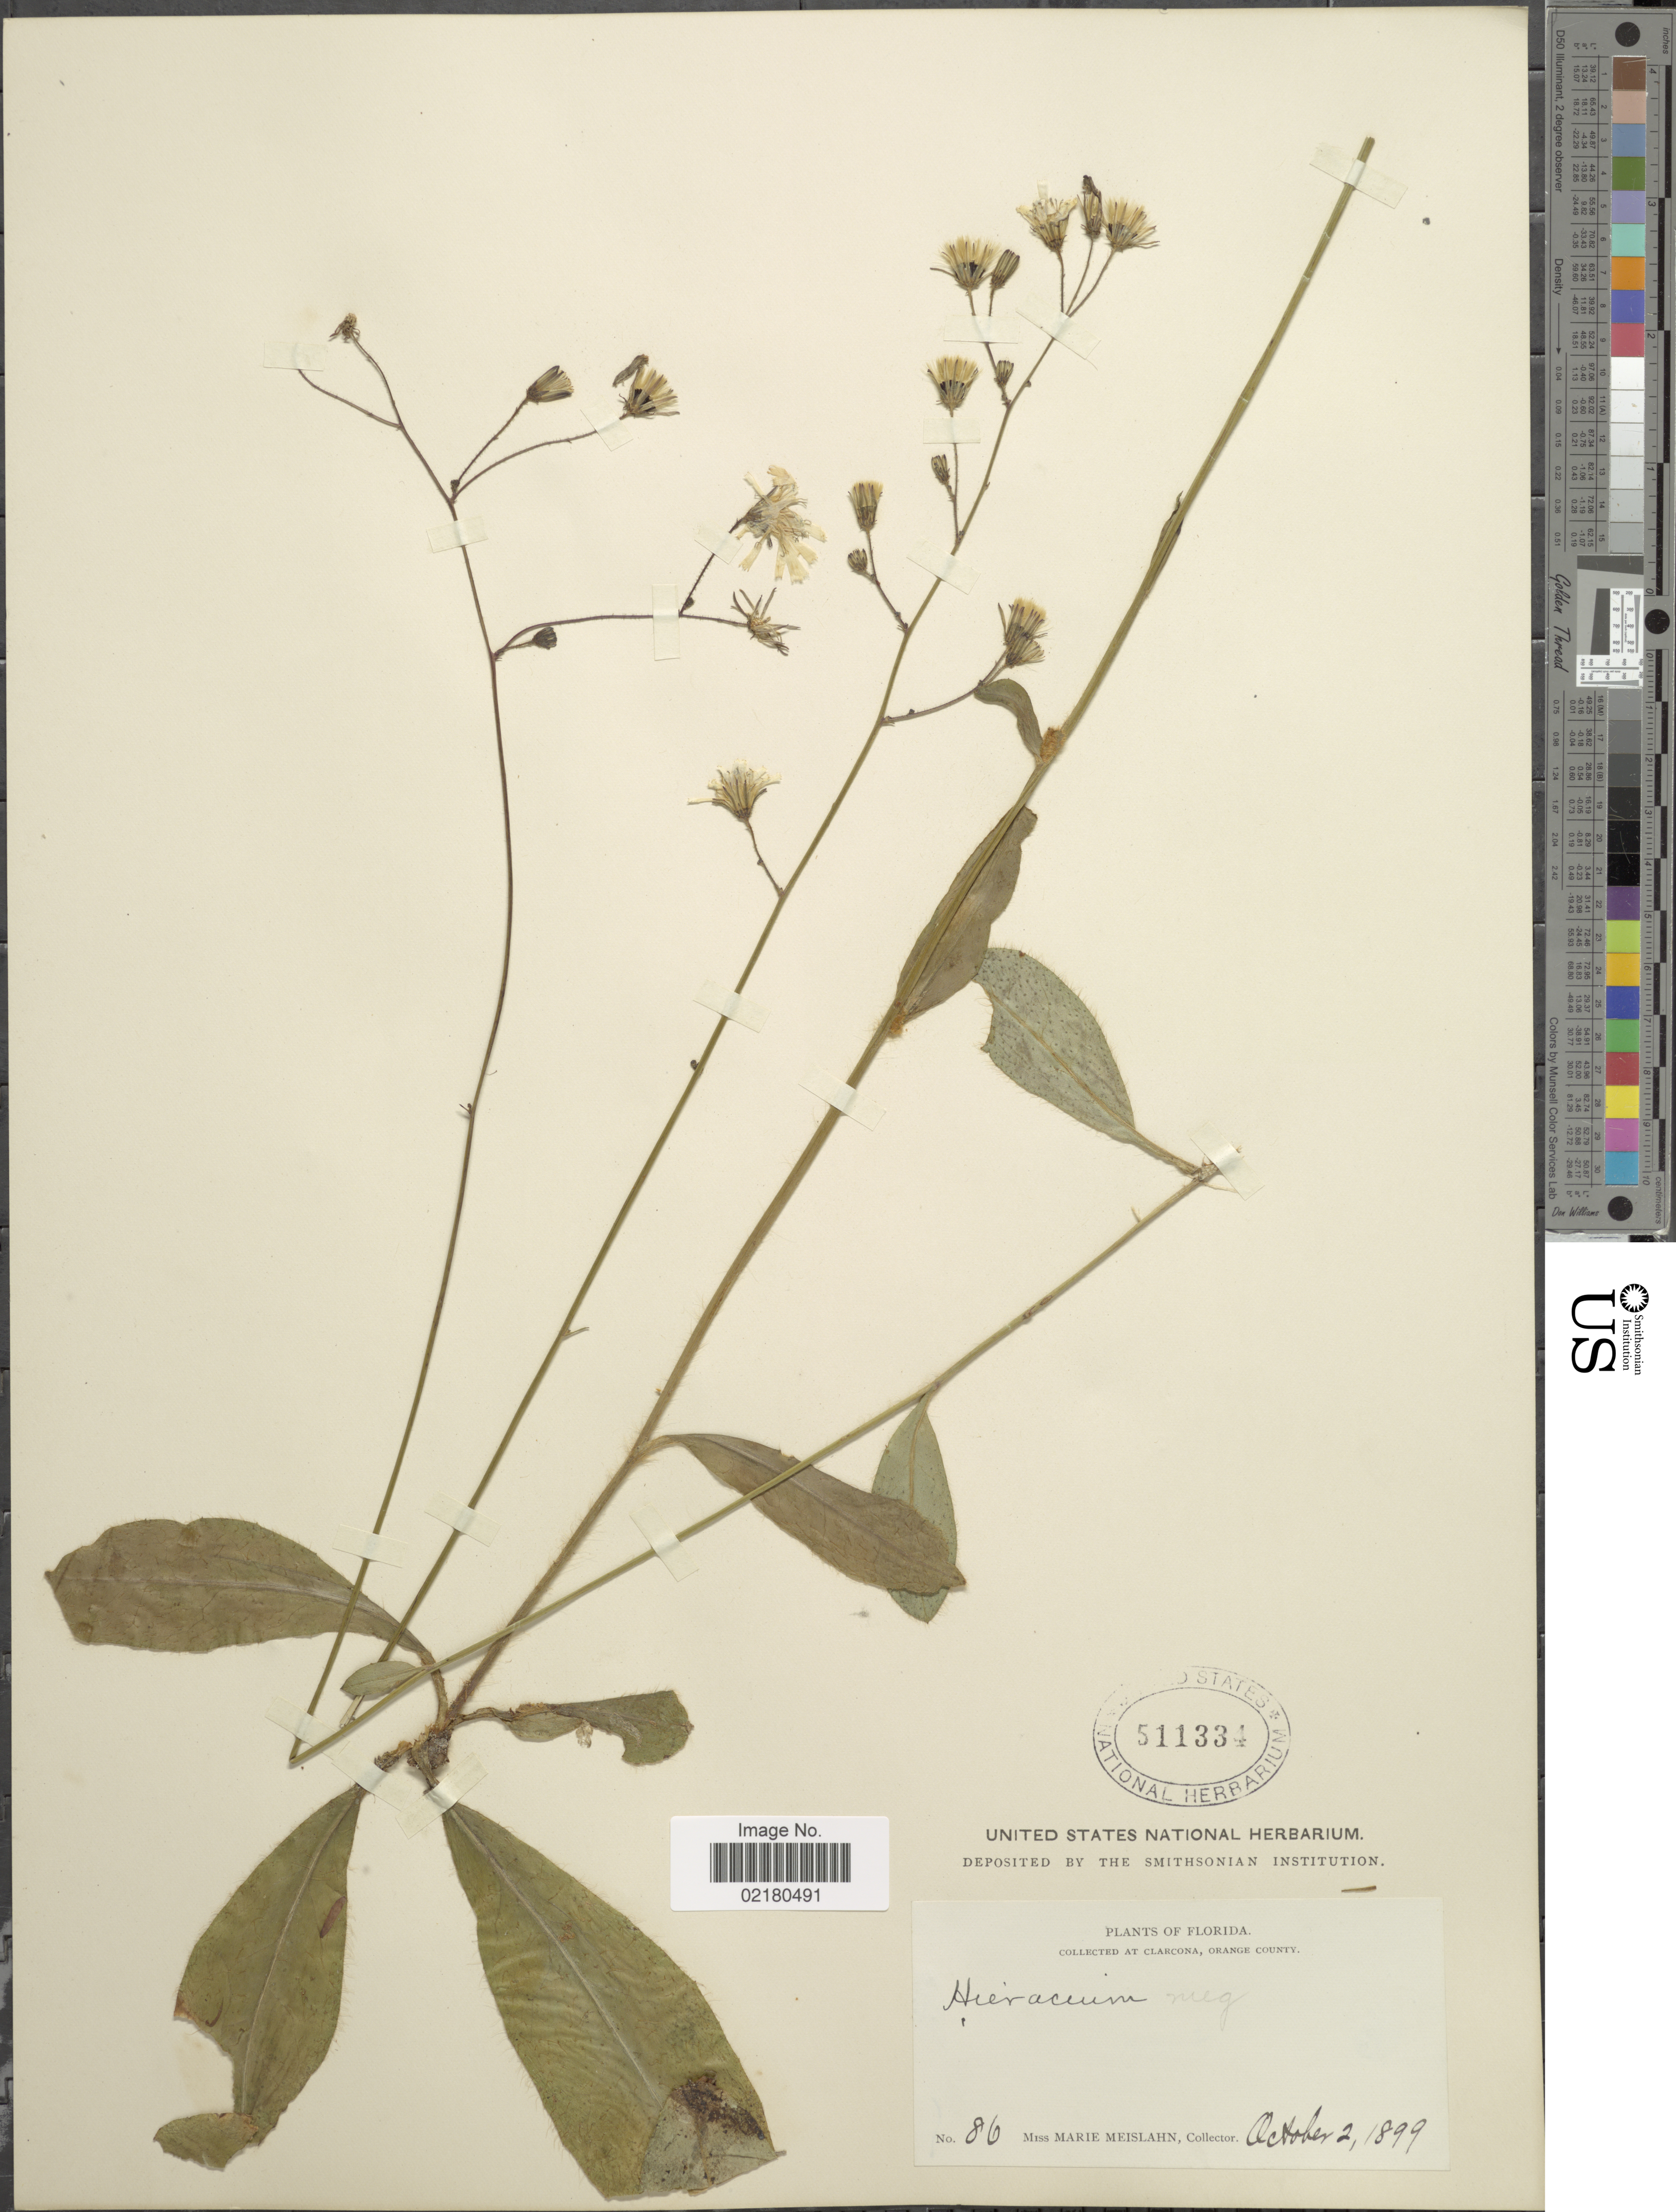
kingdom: Plantae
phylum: Tracheophyta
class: Magnoliopsida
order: Asterales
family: Asteraceae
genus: Hieracium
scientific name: Hieracium megacephalon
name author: Nash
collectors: M. Meislahn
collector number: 86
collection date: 1899-10-02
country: United States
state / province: Florida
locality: Clarona, Orange County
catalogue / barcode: US 511334